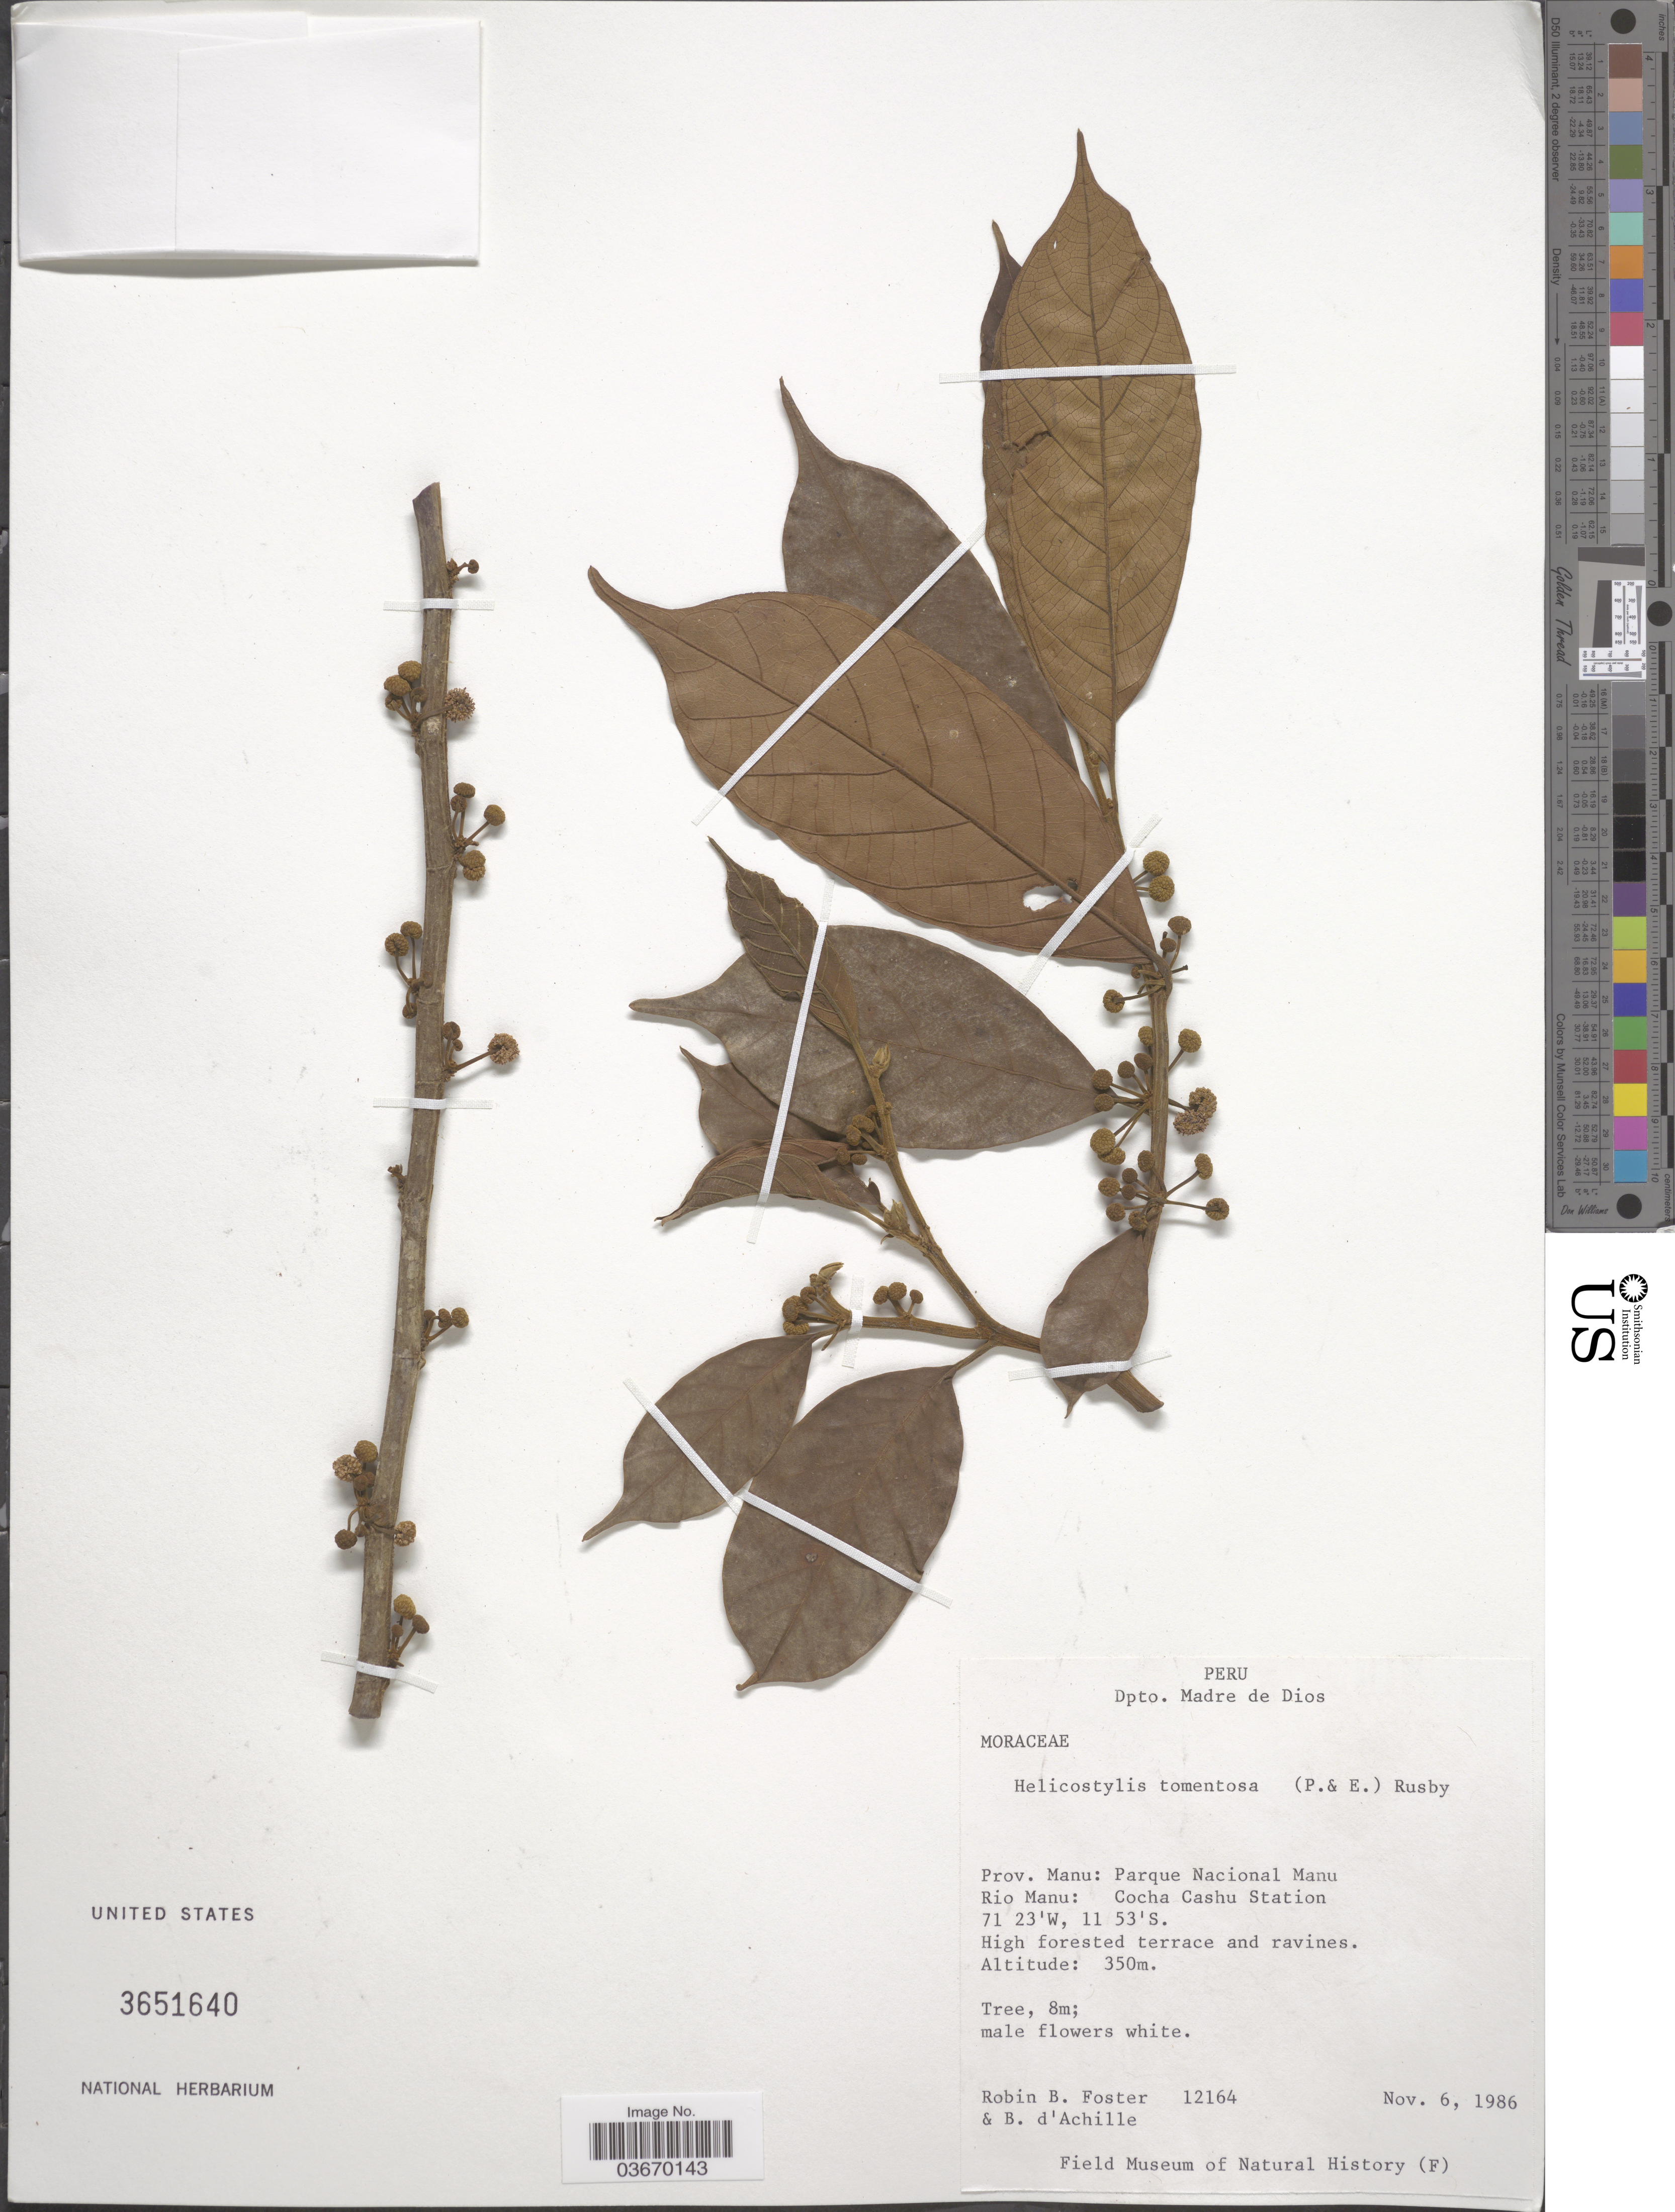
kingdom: Plantae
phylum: Tracheophyta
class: Magnoliopsida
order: Rosales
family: Moraceae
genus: Helicostylis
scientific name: Helicostylis tomentosa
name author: (Poepp. & Endl.) Rusby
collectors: R. B. Foster & B. d'Achille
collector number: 12164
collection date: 1986-11-06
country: Peru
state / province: Madre de Dios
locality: Dpto. Madre de Dios. Prov. Manu: Parque Nacional Manu. Rio Manu: Cocha Cashu Station.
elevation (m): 350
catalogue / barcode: US 3651640